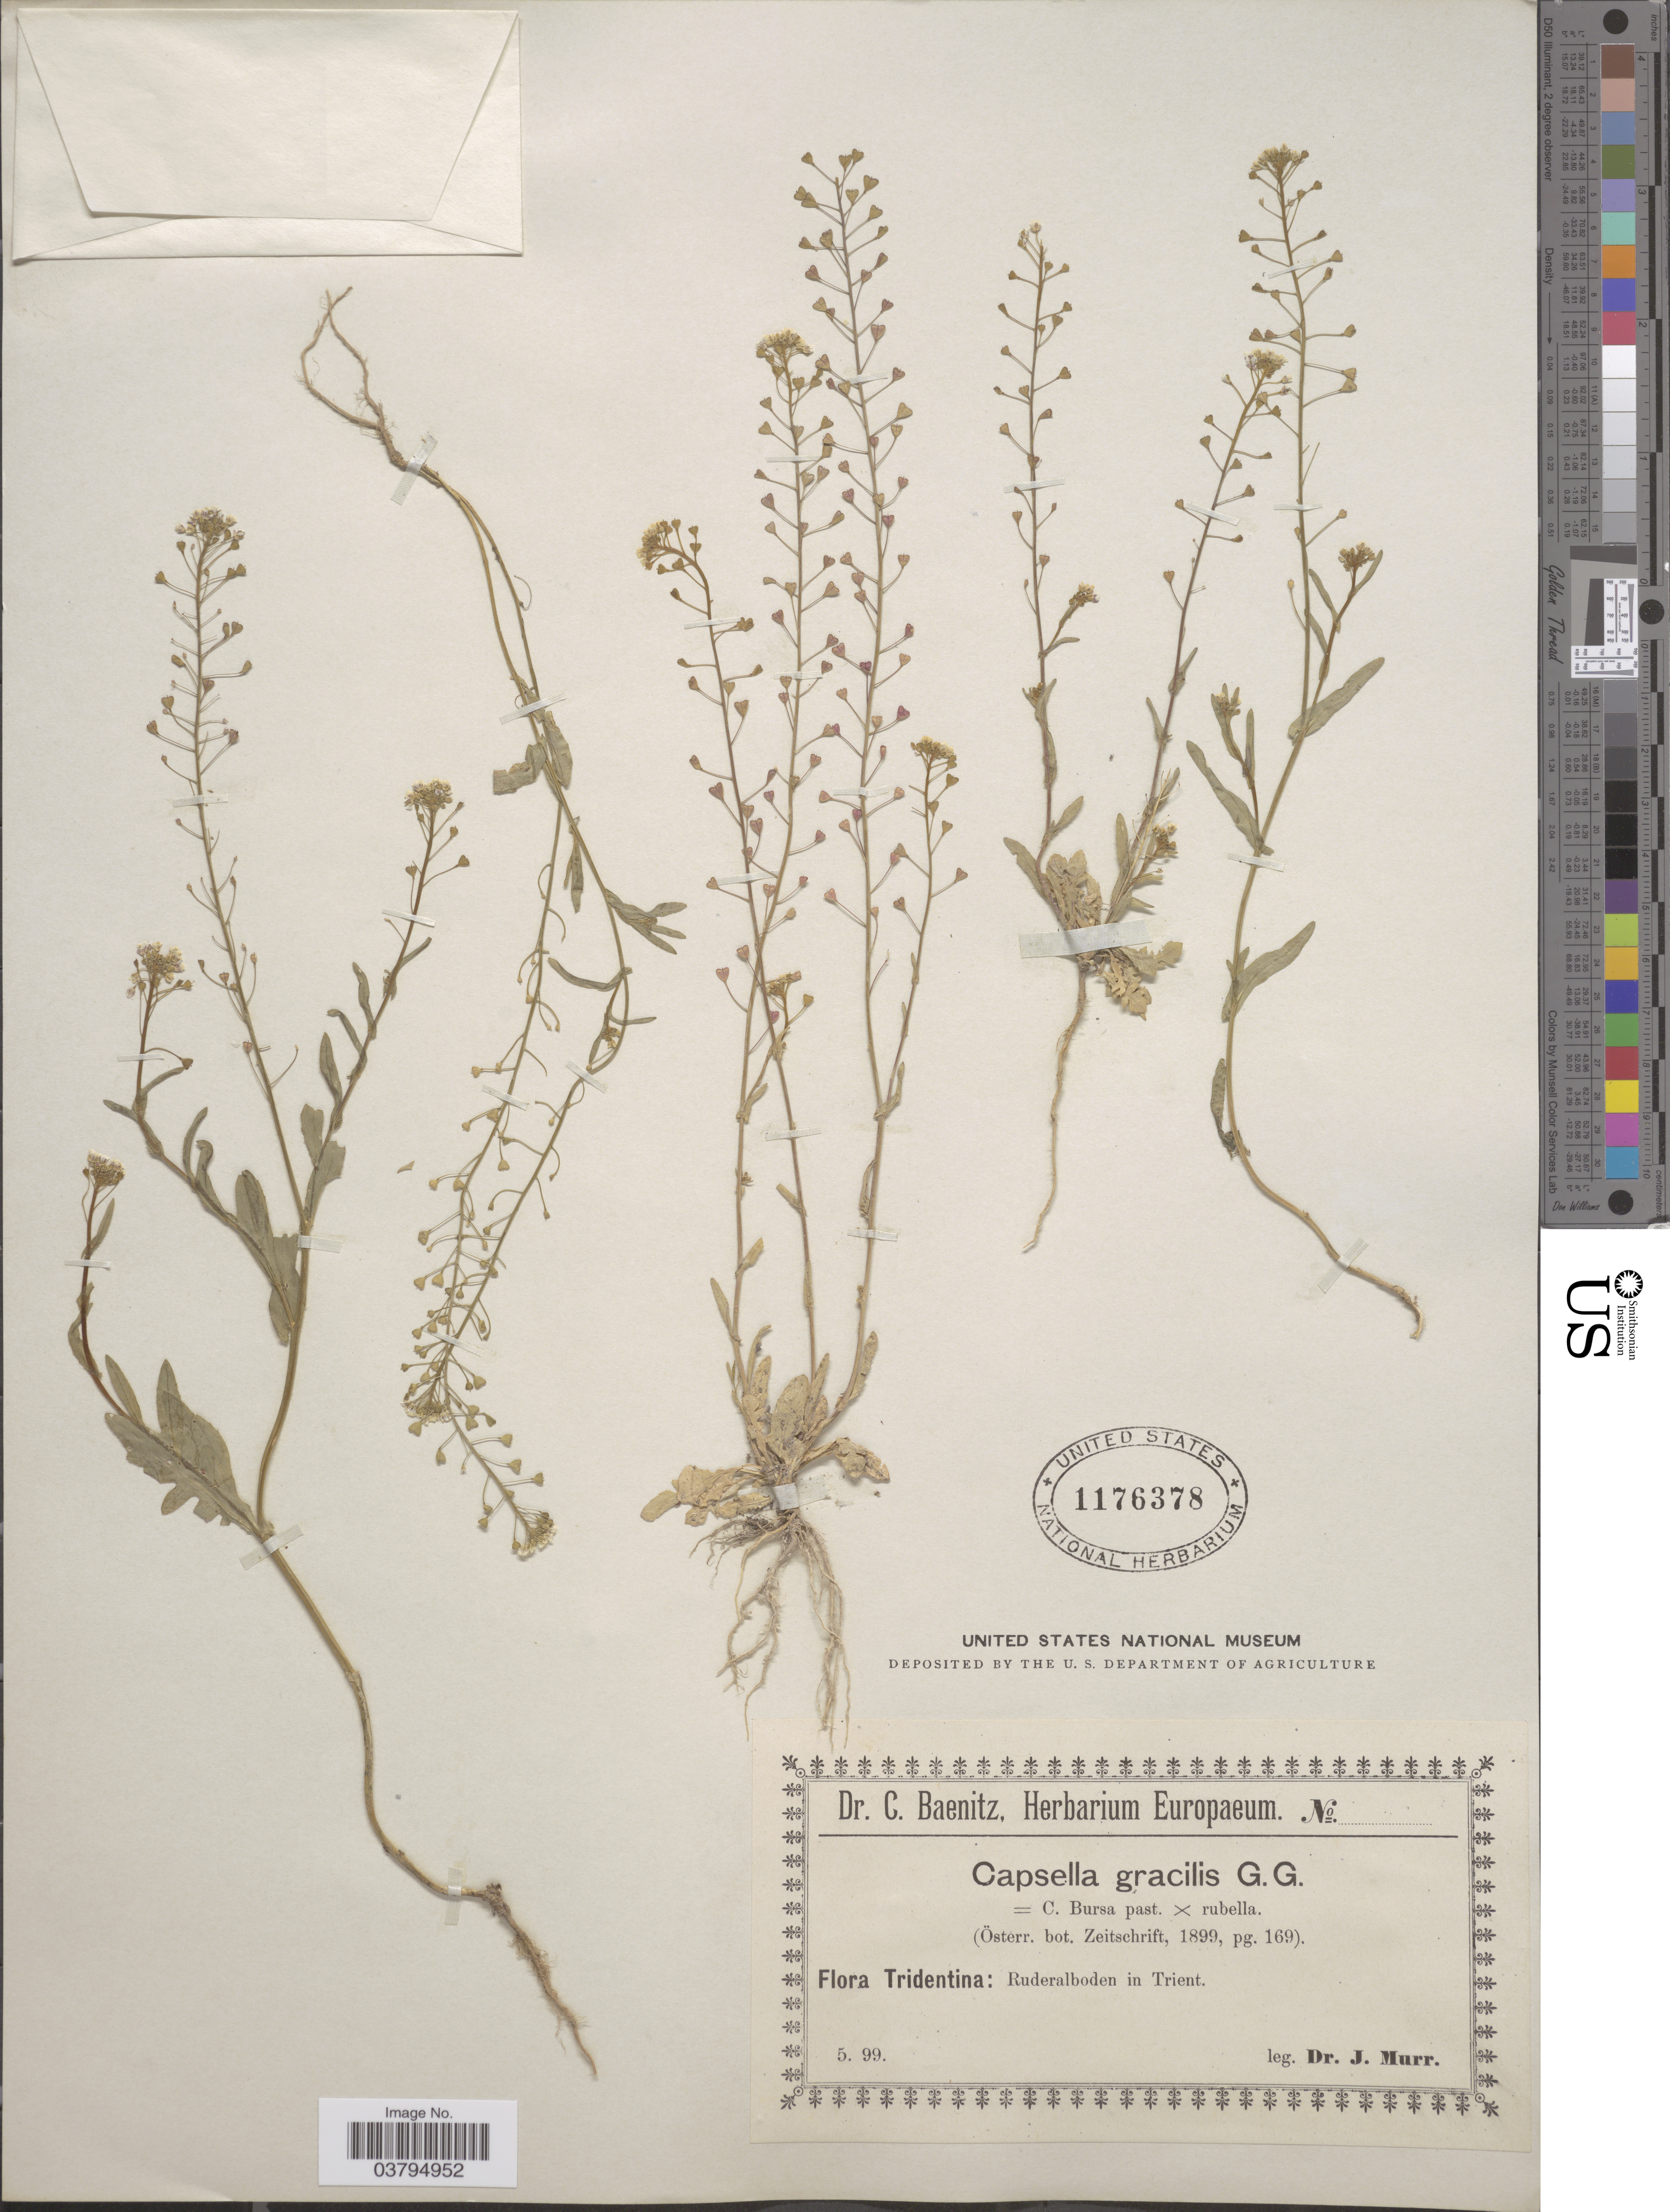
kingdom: Plantae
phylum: Tracheophyta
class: Magnoliopsida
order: Brassicales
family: Brassicaceae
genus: Capsella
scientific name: Capsella gracilis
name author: Gren.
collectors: J. Murr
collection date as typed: Transcribed d/m/y: /5/99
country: Italy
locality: Tridentia: Ruderalboden in Trient.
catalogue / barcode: US 1176378